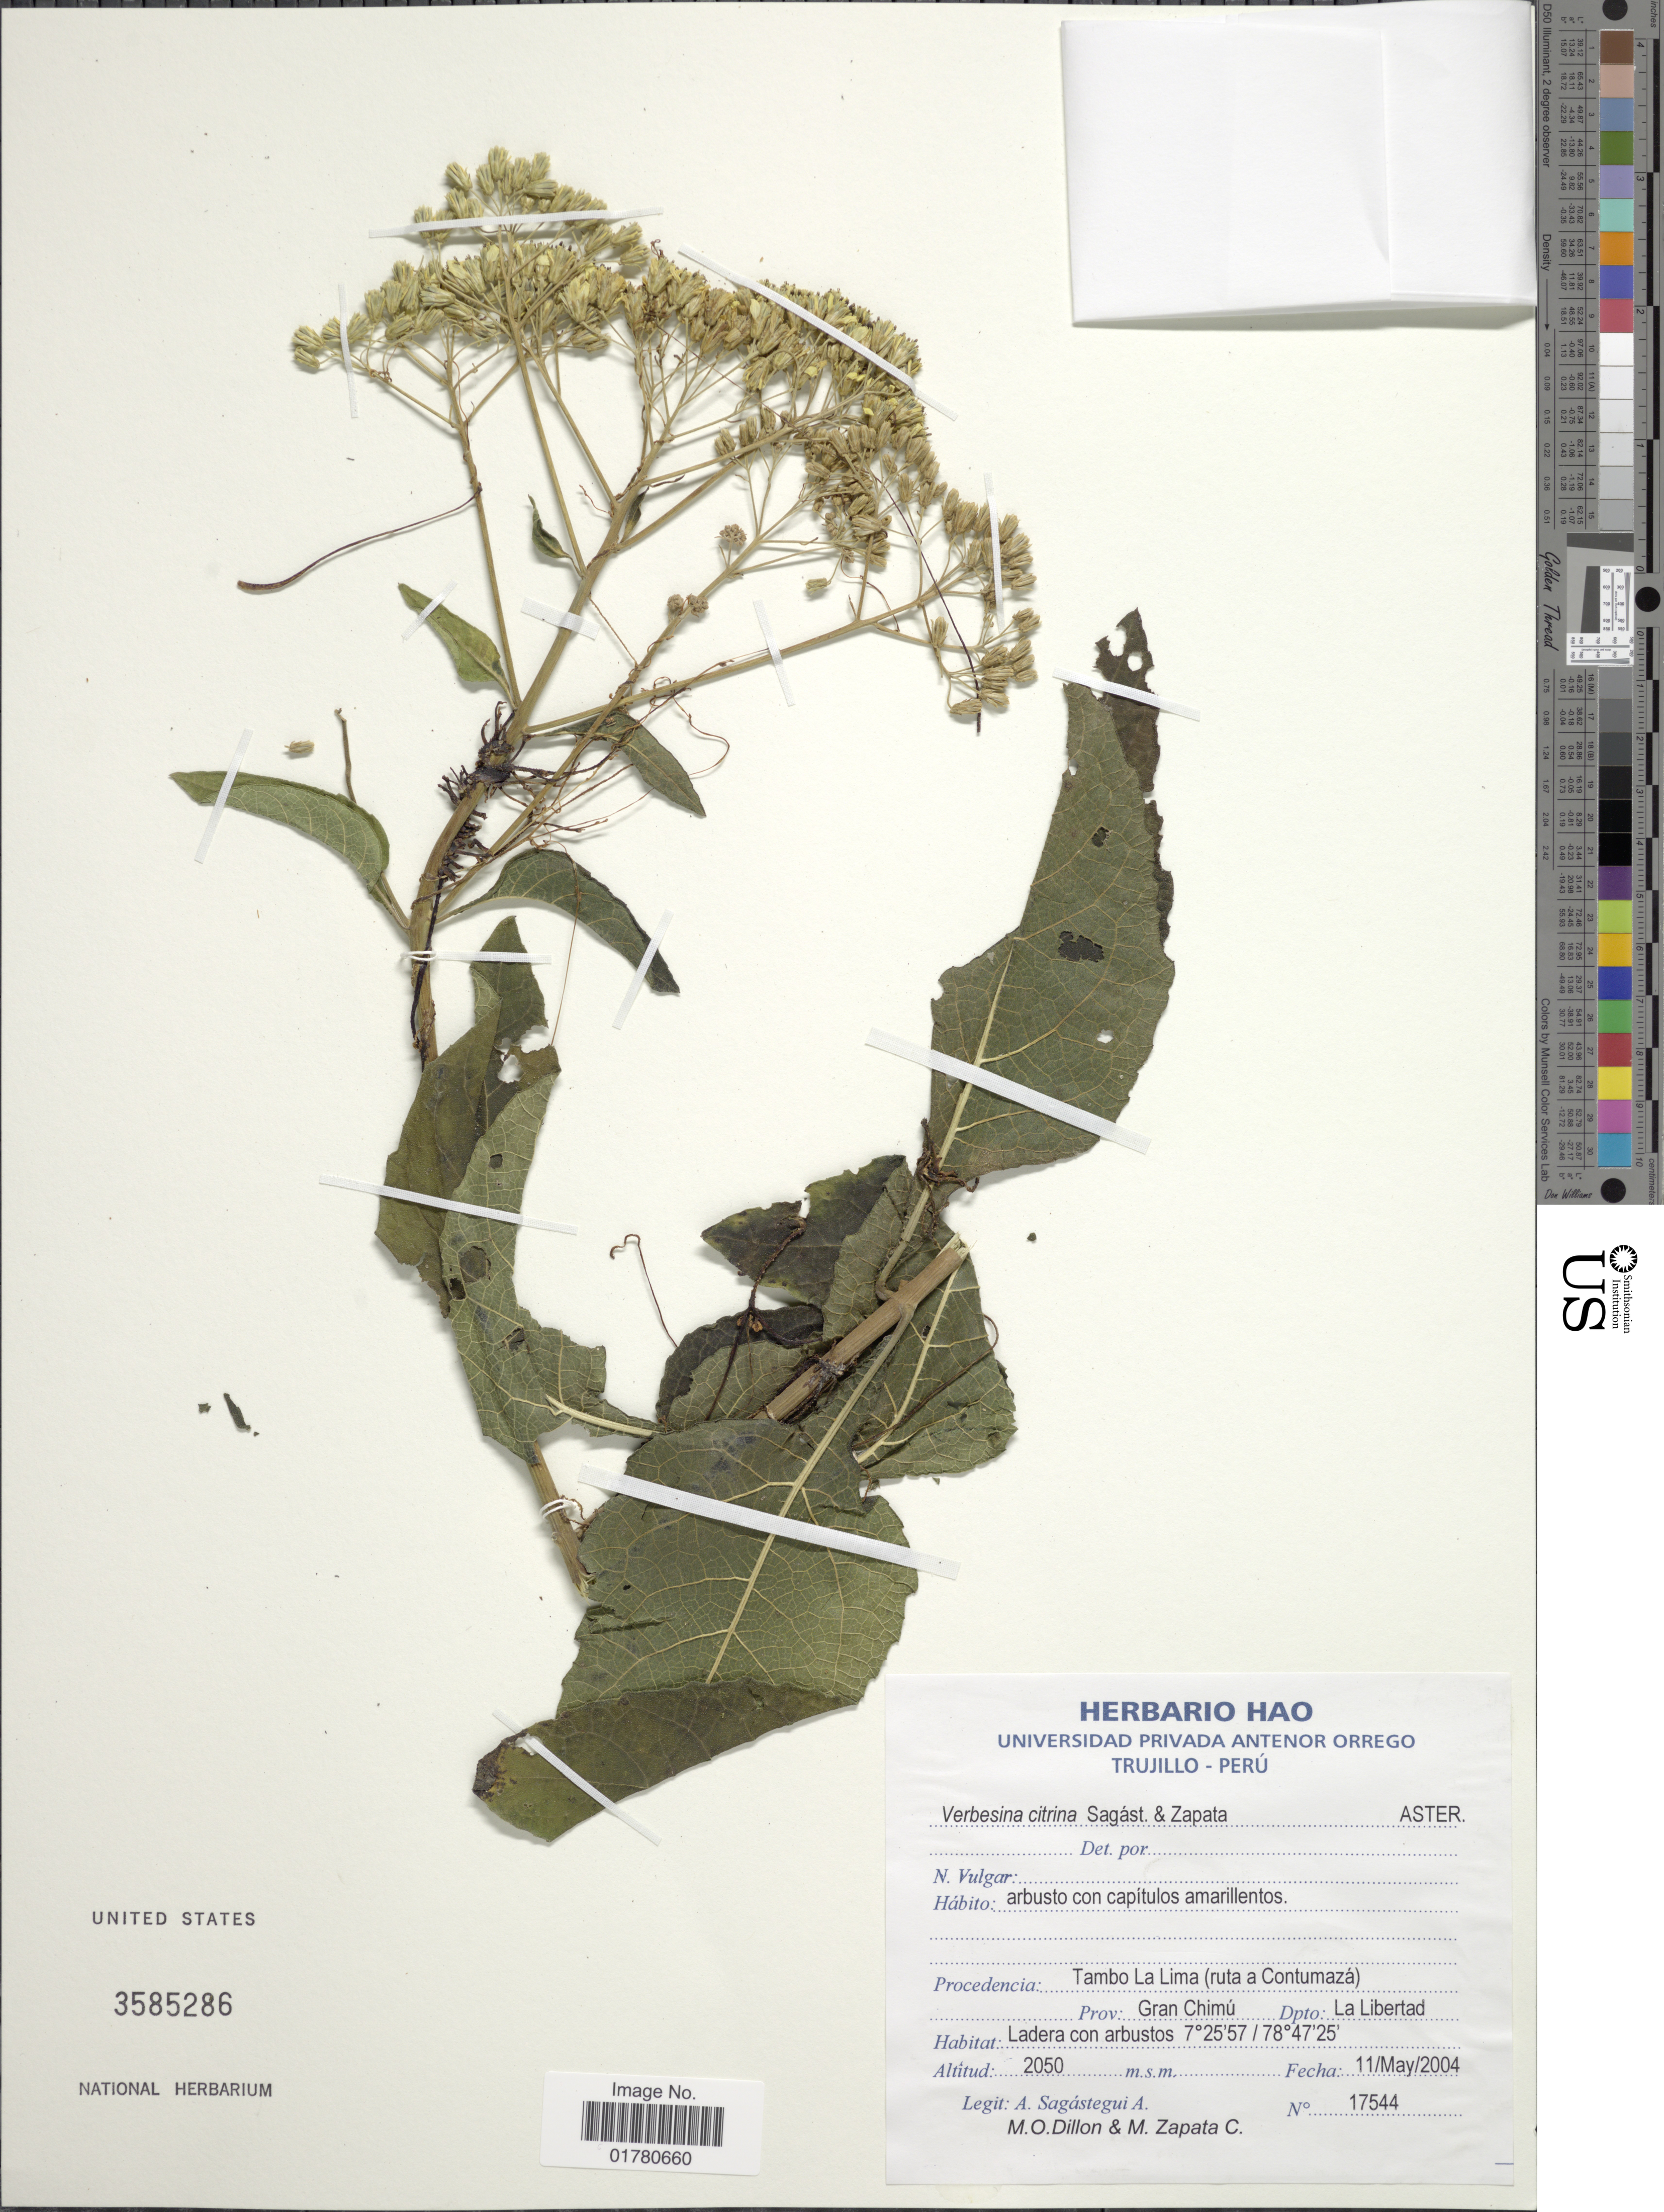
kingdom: Plantae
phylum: Tracheophyta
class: Magnoliopsida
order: Asterales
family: Asteraceae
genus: Verbesina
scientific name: Verbesina citrina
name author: Sagást. & Zapata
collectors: A. Sagástegui A., M. O. Dillon & M. Zapata Cruz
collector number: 17544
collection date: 2004-05-11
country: Peru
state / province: La Libertad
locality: Tambo La Lima (ruta a Contumazá), prov. Gran Chimú, Dpto La Libertad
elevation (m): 2050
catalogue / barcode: US 3585286